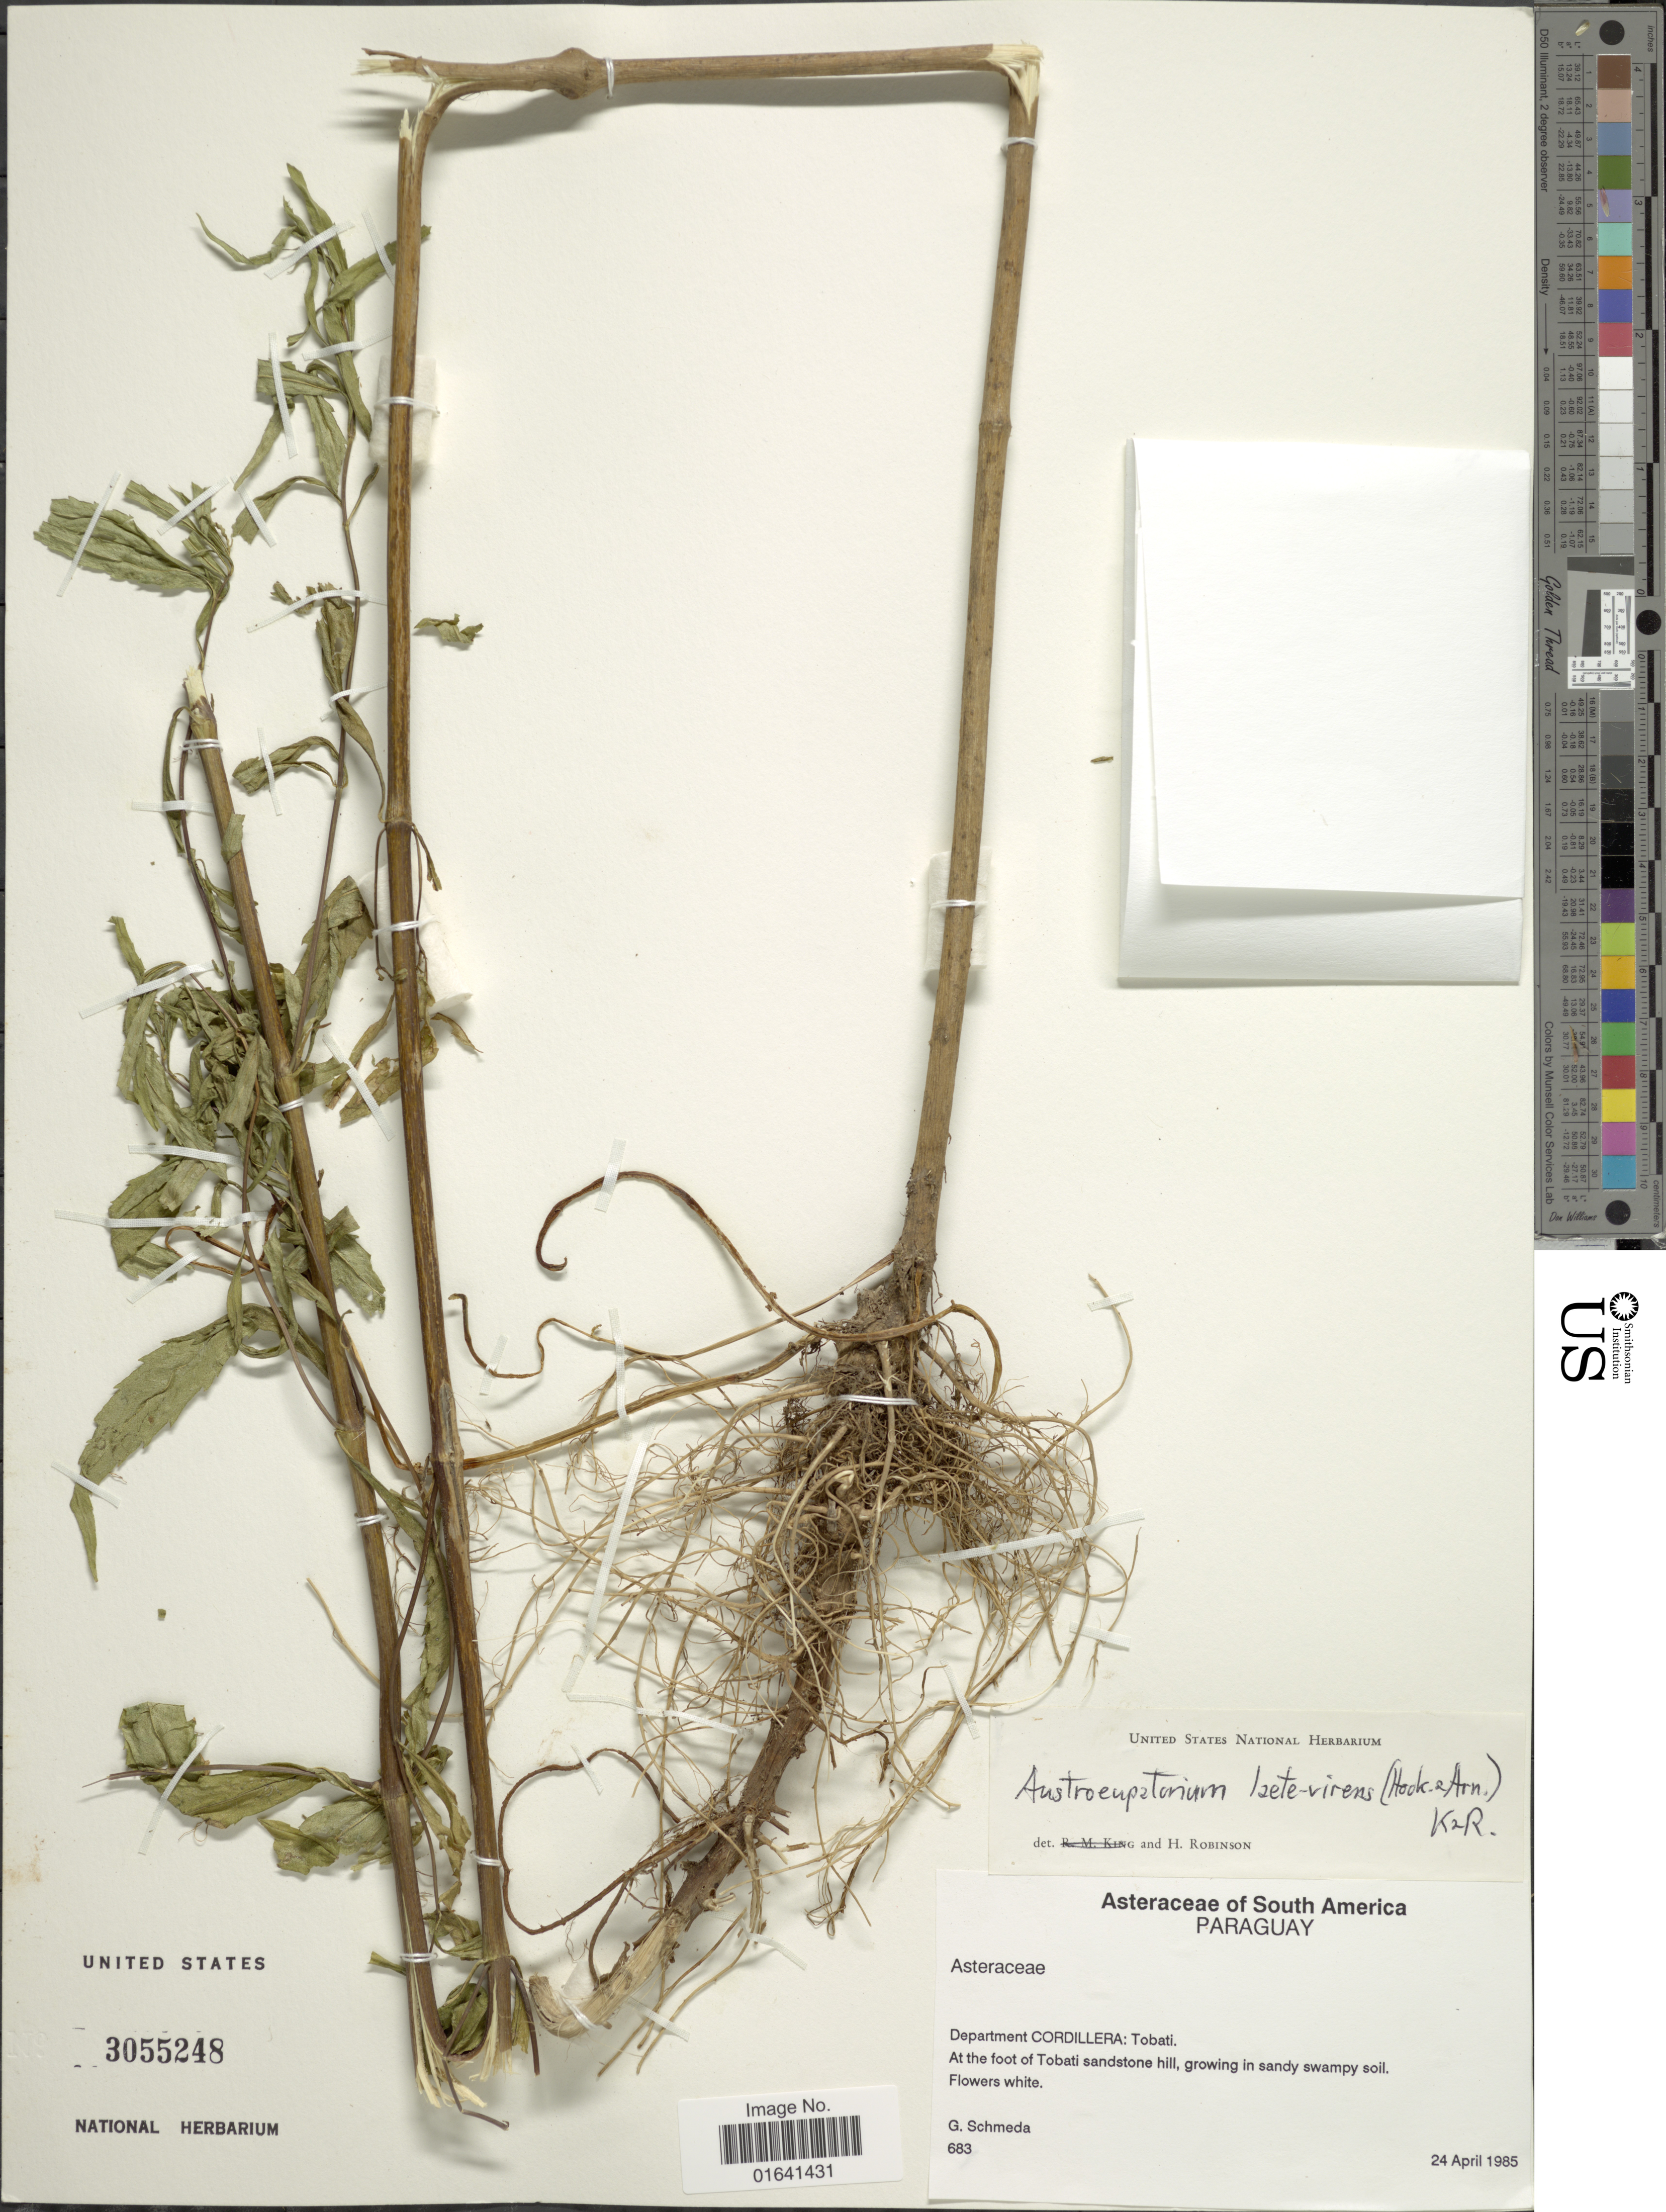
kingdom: Plantae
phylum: Tracheophyta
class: Magnoliopsida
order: Asterales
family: Asteraceae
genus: Austroeupatorium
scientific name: Austroeupatorium laete-virens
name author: (Hook. & Arn.) R.M. King & H. Rob.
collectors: G. Schmeda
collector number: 683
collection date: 1985-04-24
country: Paraguay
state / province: Cordillera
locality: Department Cordillera: Tobati, At the foot of Tobati sandstone hill, growing in sandy swampy soil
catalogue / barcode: US 3055248